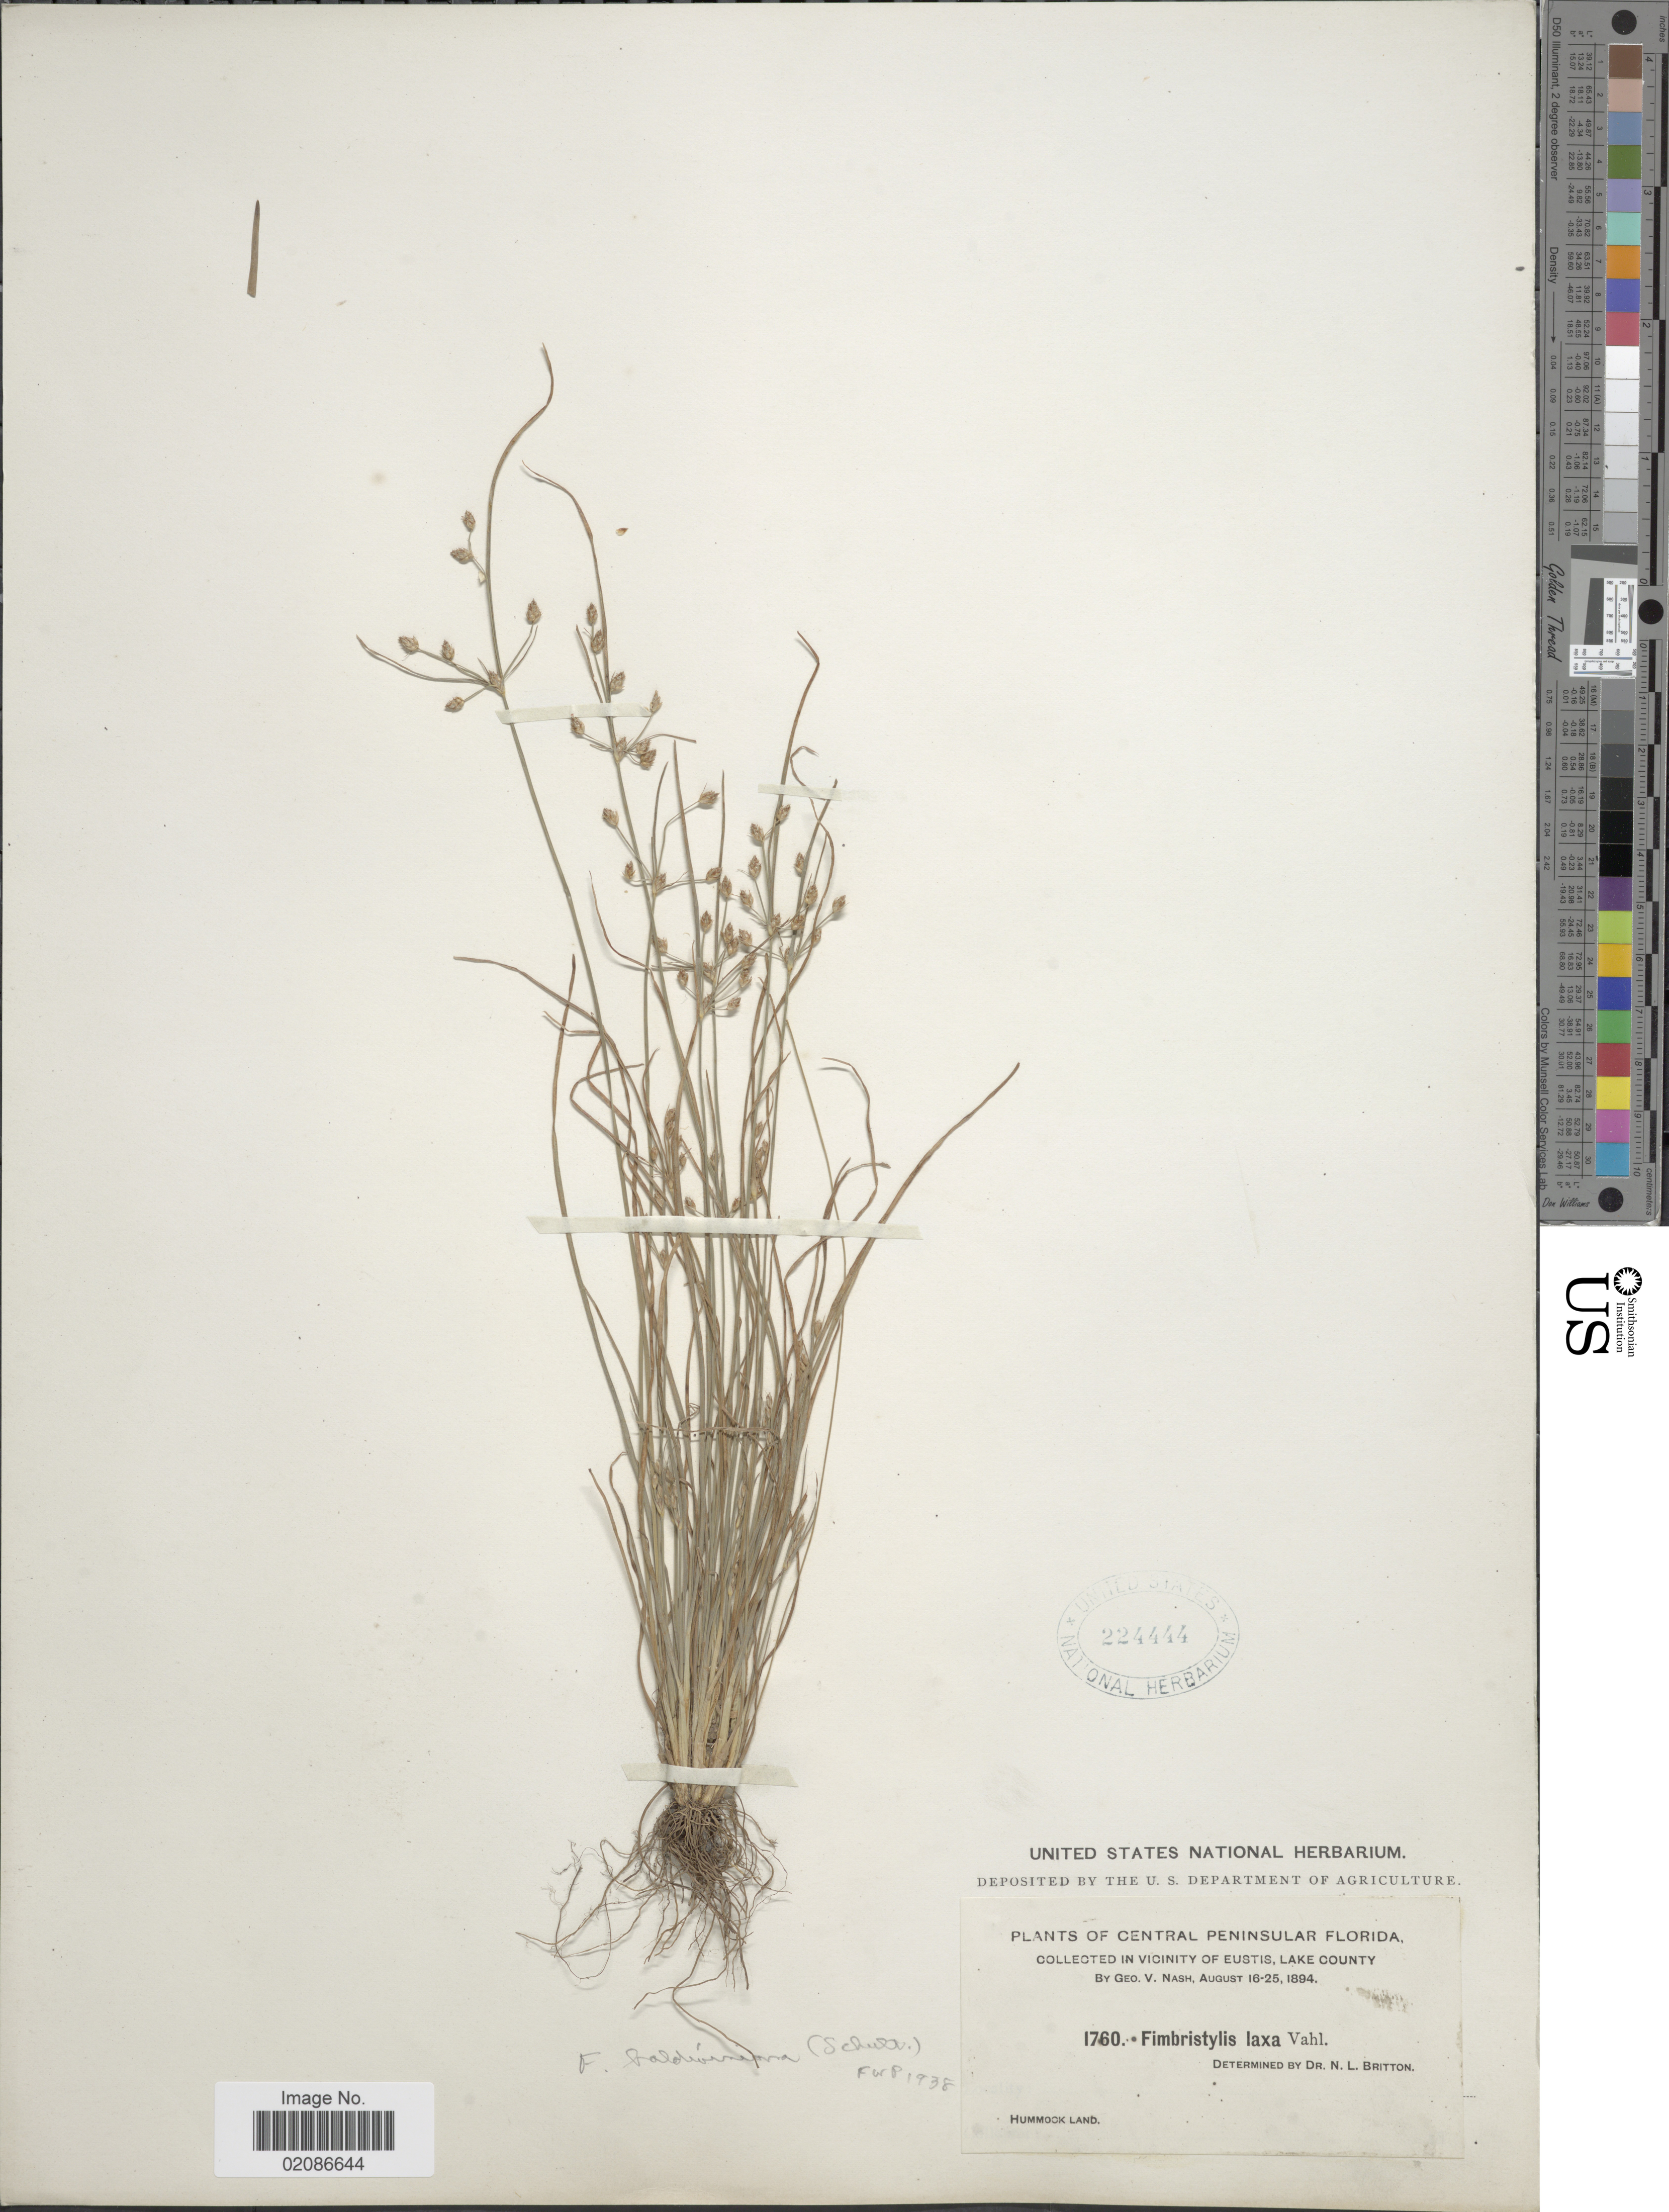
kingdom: Plantae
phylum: Tracheophyta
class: Liliopsida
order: Poales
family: Cyperaceae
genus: Fimbristylis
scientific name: Fimbristylis dichotoma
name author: (L.) Vahl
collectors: G. V. Nash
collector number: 1760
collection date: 1894-08-16/1894-08-25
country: United States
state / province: Florida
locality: Central Peninsular Florida. In vicinity of Eustis, Lake County. Hummock Land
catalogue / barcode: US 224444